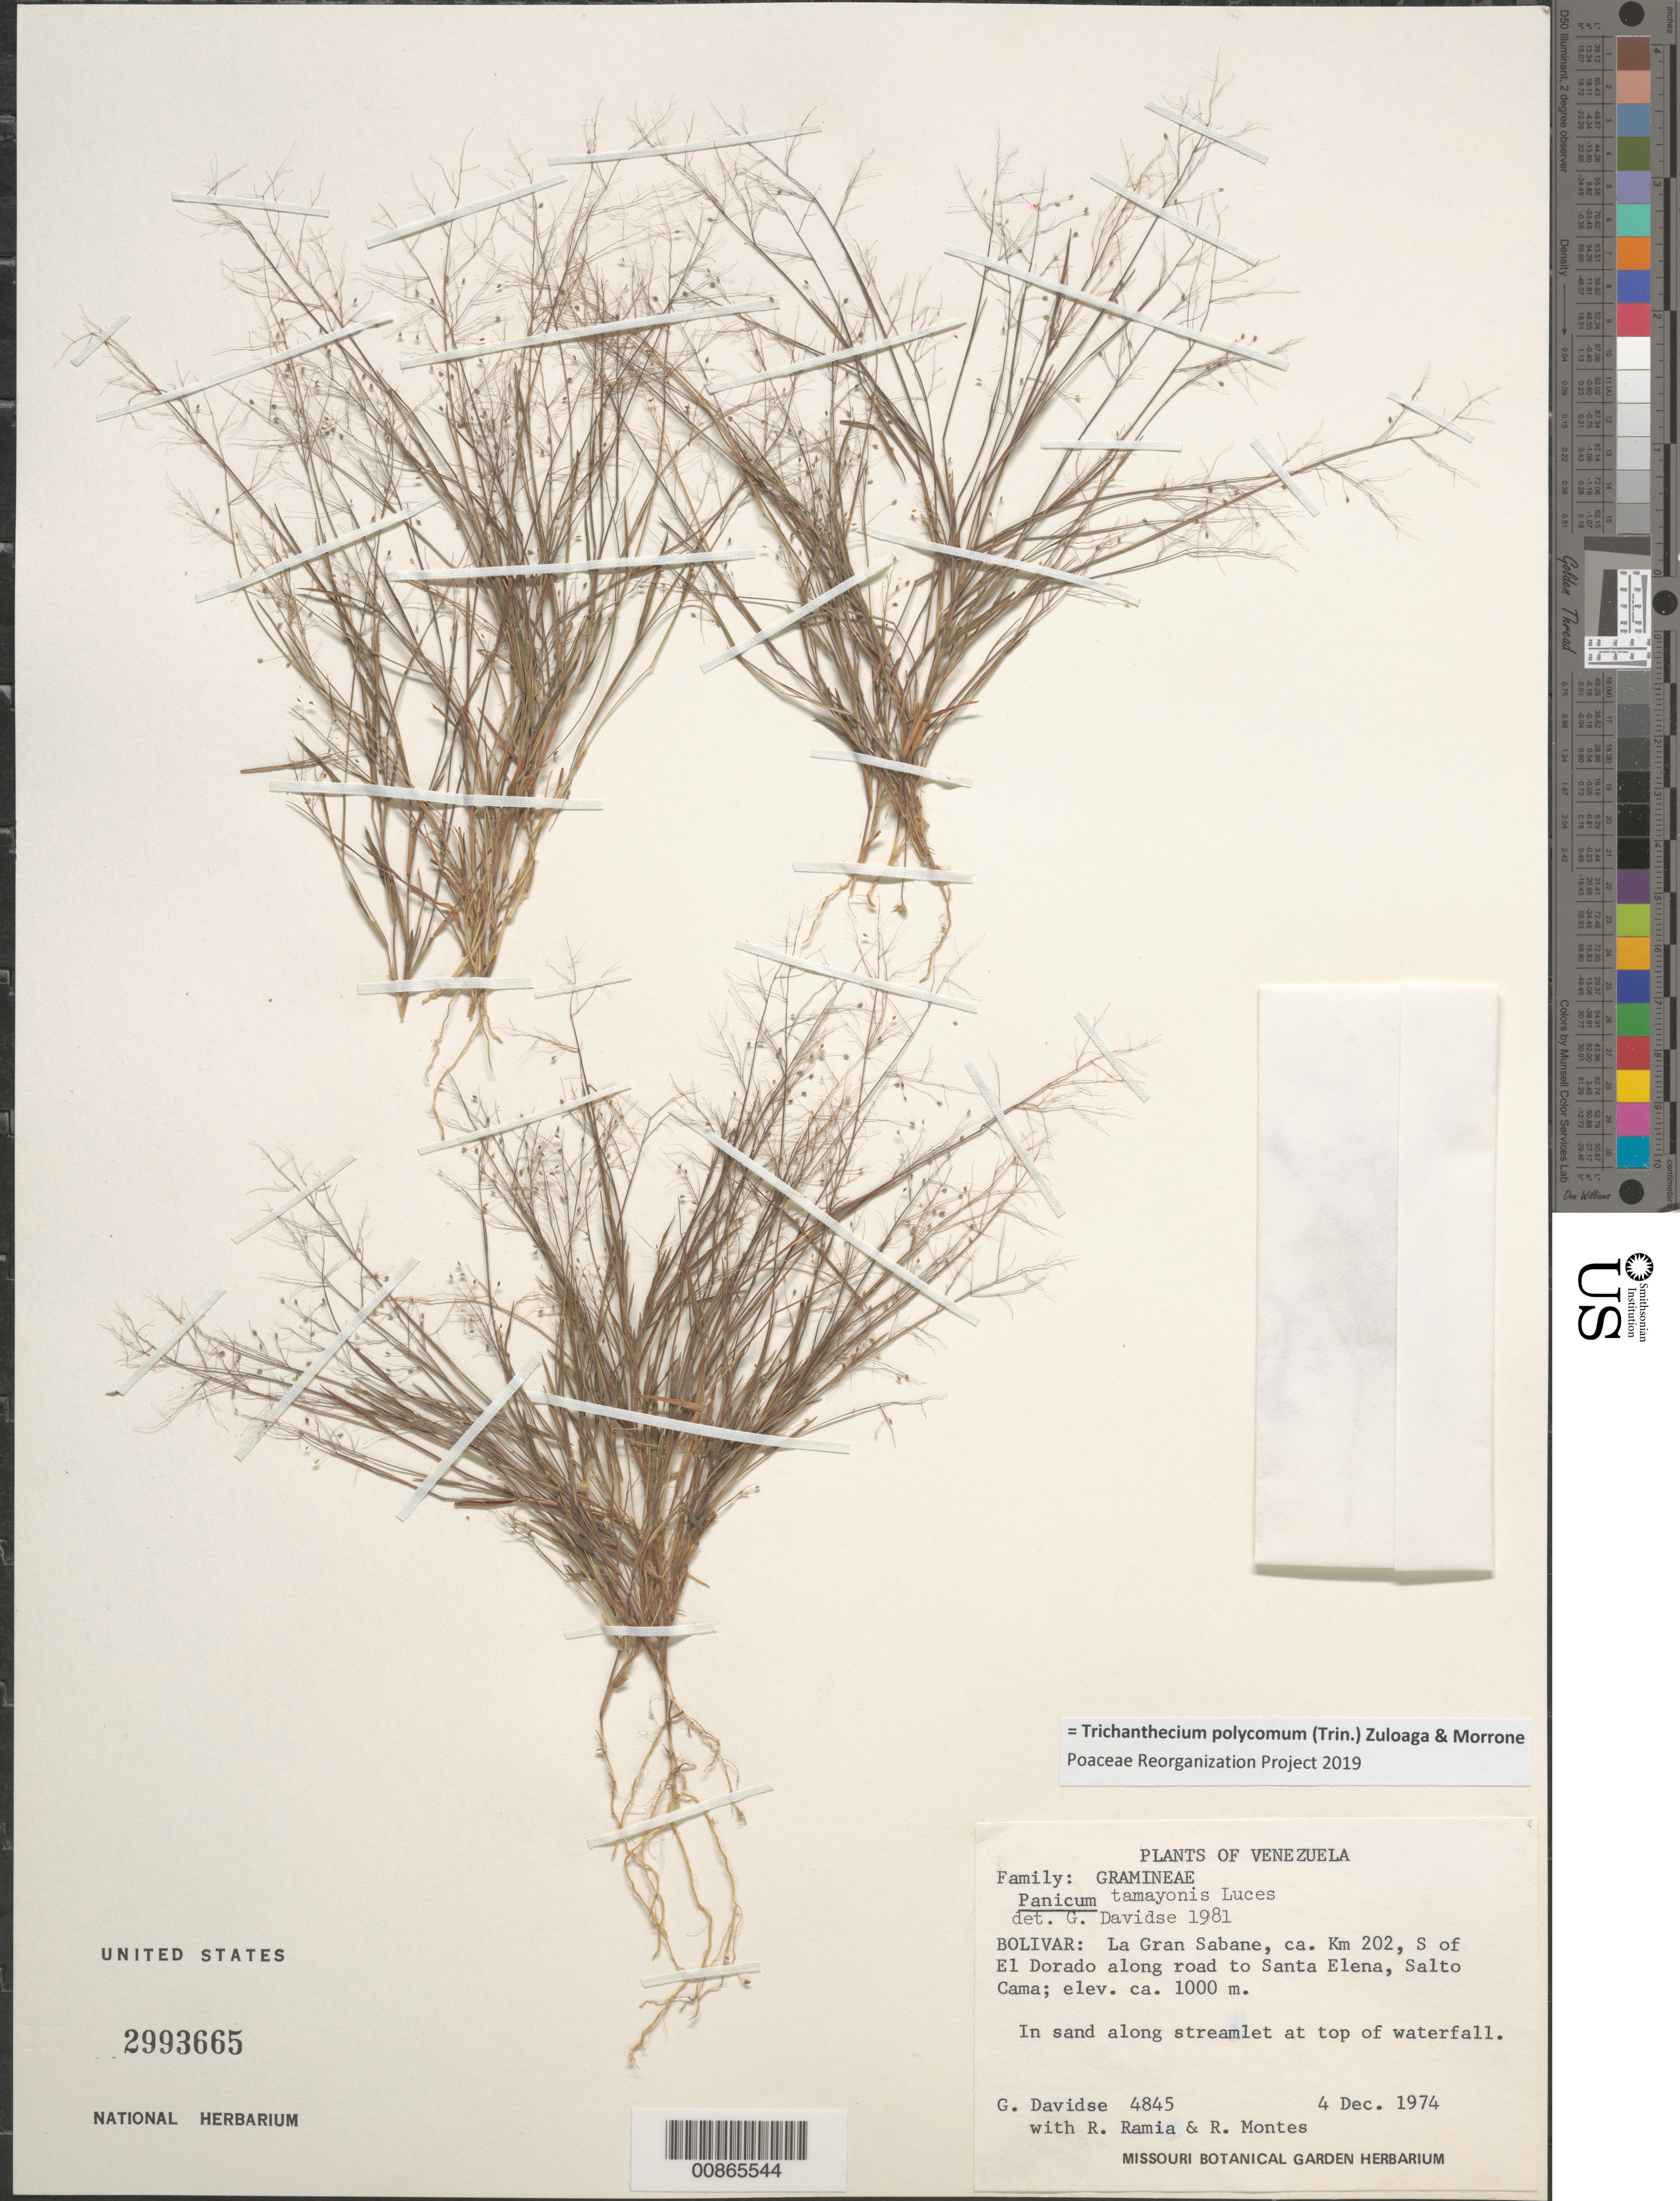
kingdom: Plantae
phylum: Tracheophyta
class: Liliopsida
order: Poales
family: Poaceae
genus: Trichanthecium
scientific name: Trichanthecium polycomum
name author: (Trin.) Zuloaga & Morrone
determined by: Poaceae Reorganization Project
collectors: G. Davidse, M. Ramia & R. Montes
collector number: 4845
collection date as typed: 4-Dec-73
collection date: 1973-12-04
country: Venezuela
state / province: Bolívar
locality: Gran Sabana, km 202, S of El Dorado along road to Santa Elena, Salto Cama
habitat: In sand along streamlet at top of waterfall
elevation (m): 1000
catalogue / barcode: US 2993665